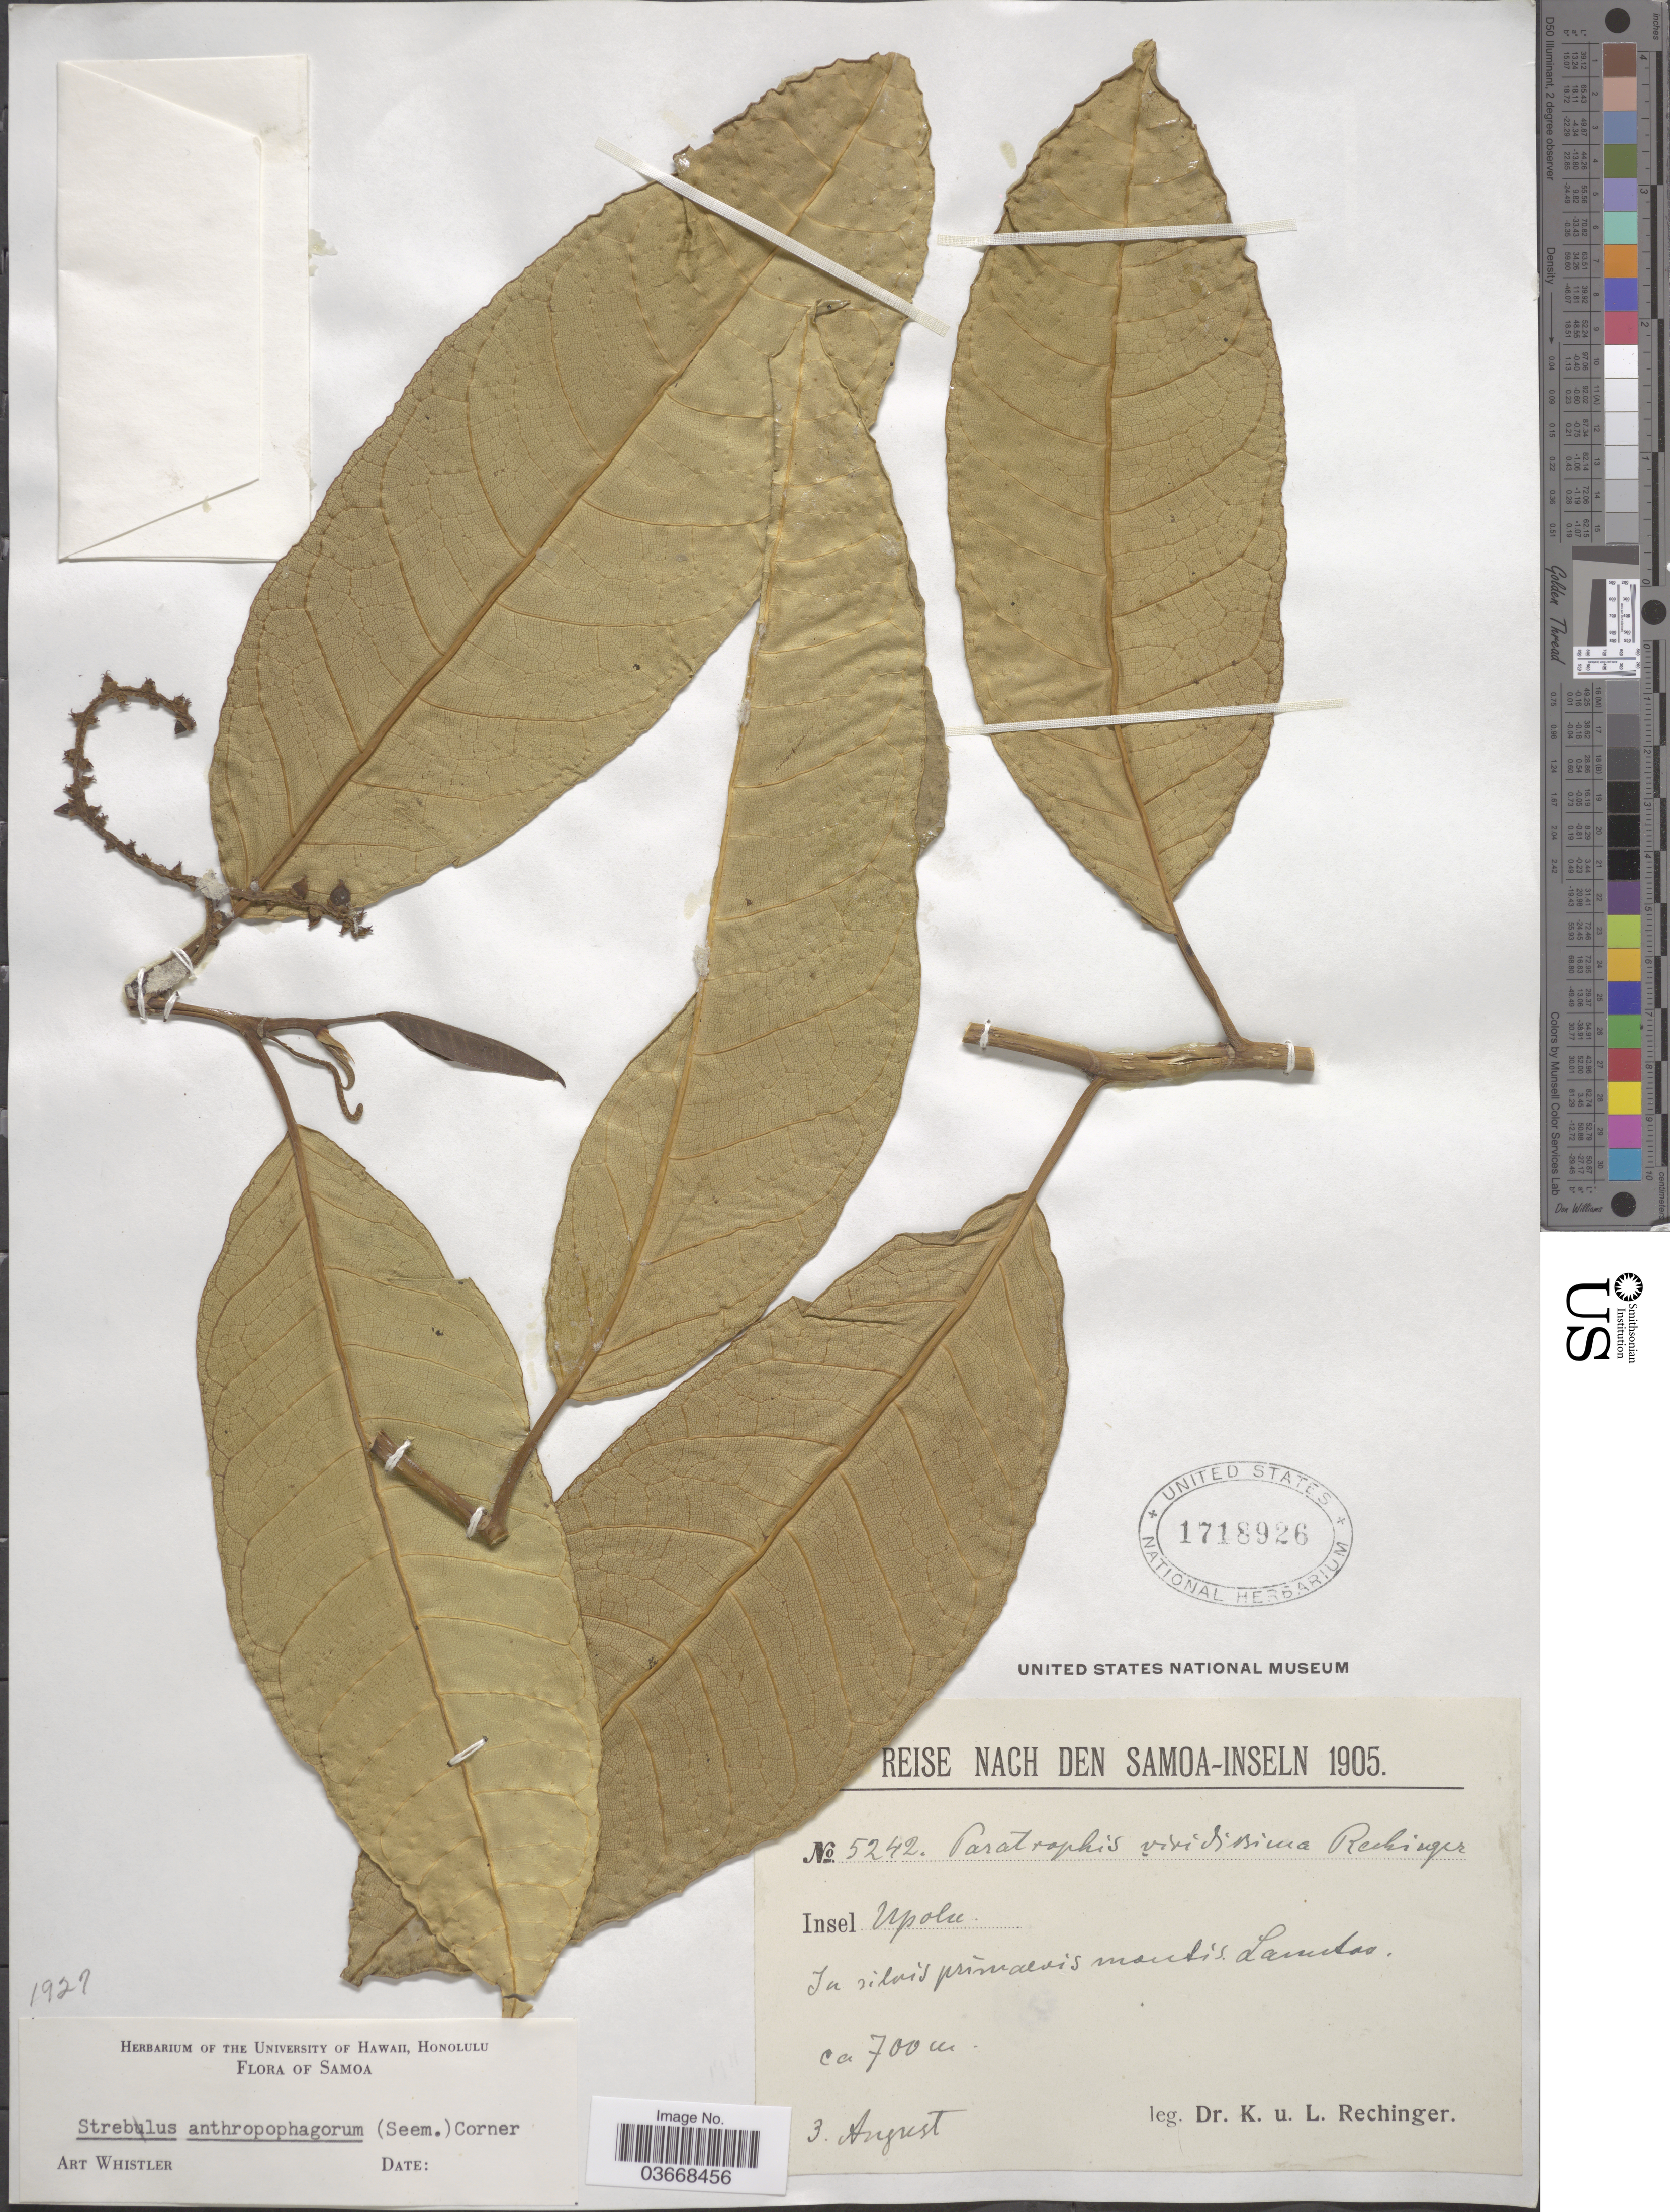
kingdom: Plantae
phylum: Tracheophyta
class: Magnoliopsida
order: Rosales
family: Moraceae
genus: Paratrophis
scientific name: Paratrophis anthropophagorum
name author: (Seem.) Benth. & Hook. f. ex Drake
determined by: Wagner, W. L., (BOT), Smithsonian Institution - National Museum of Natural History (UNITED STATES)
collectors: K. Rechinger & L. Rechinger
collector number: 5242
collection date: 1905-08-03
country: Samoa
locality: Reise Nach Den Samoa-Inseln. Upolu. In silvis primalvis montis Lamdao.*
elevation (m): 700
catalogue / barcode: US 1718926